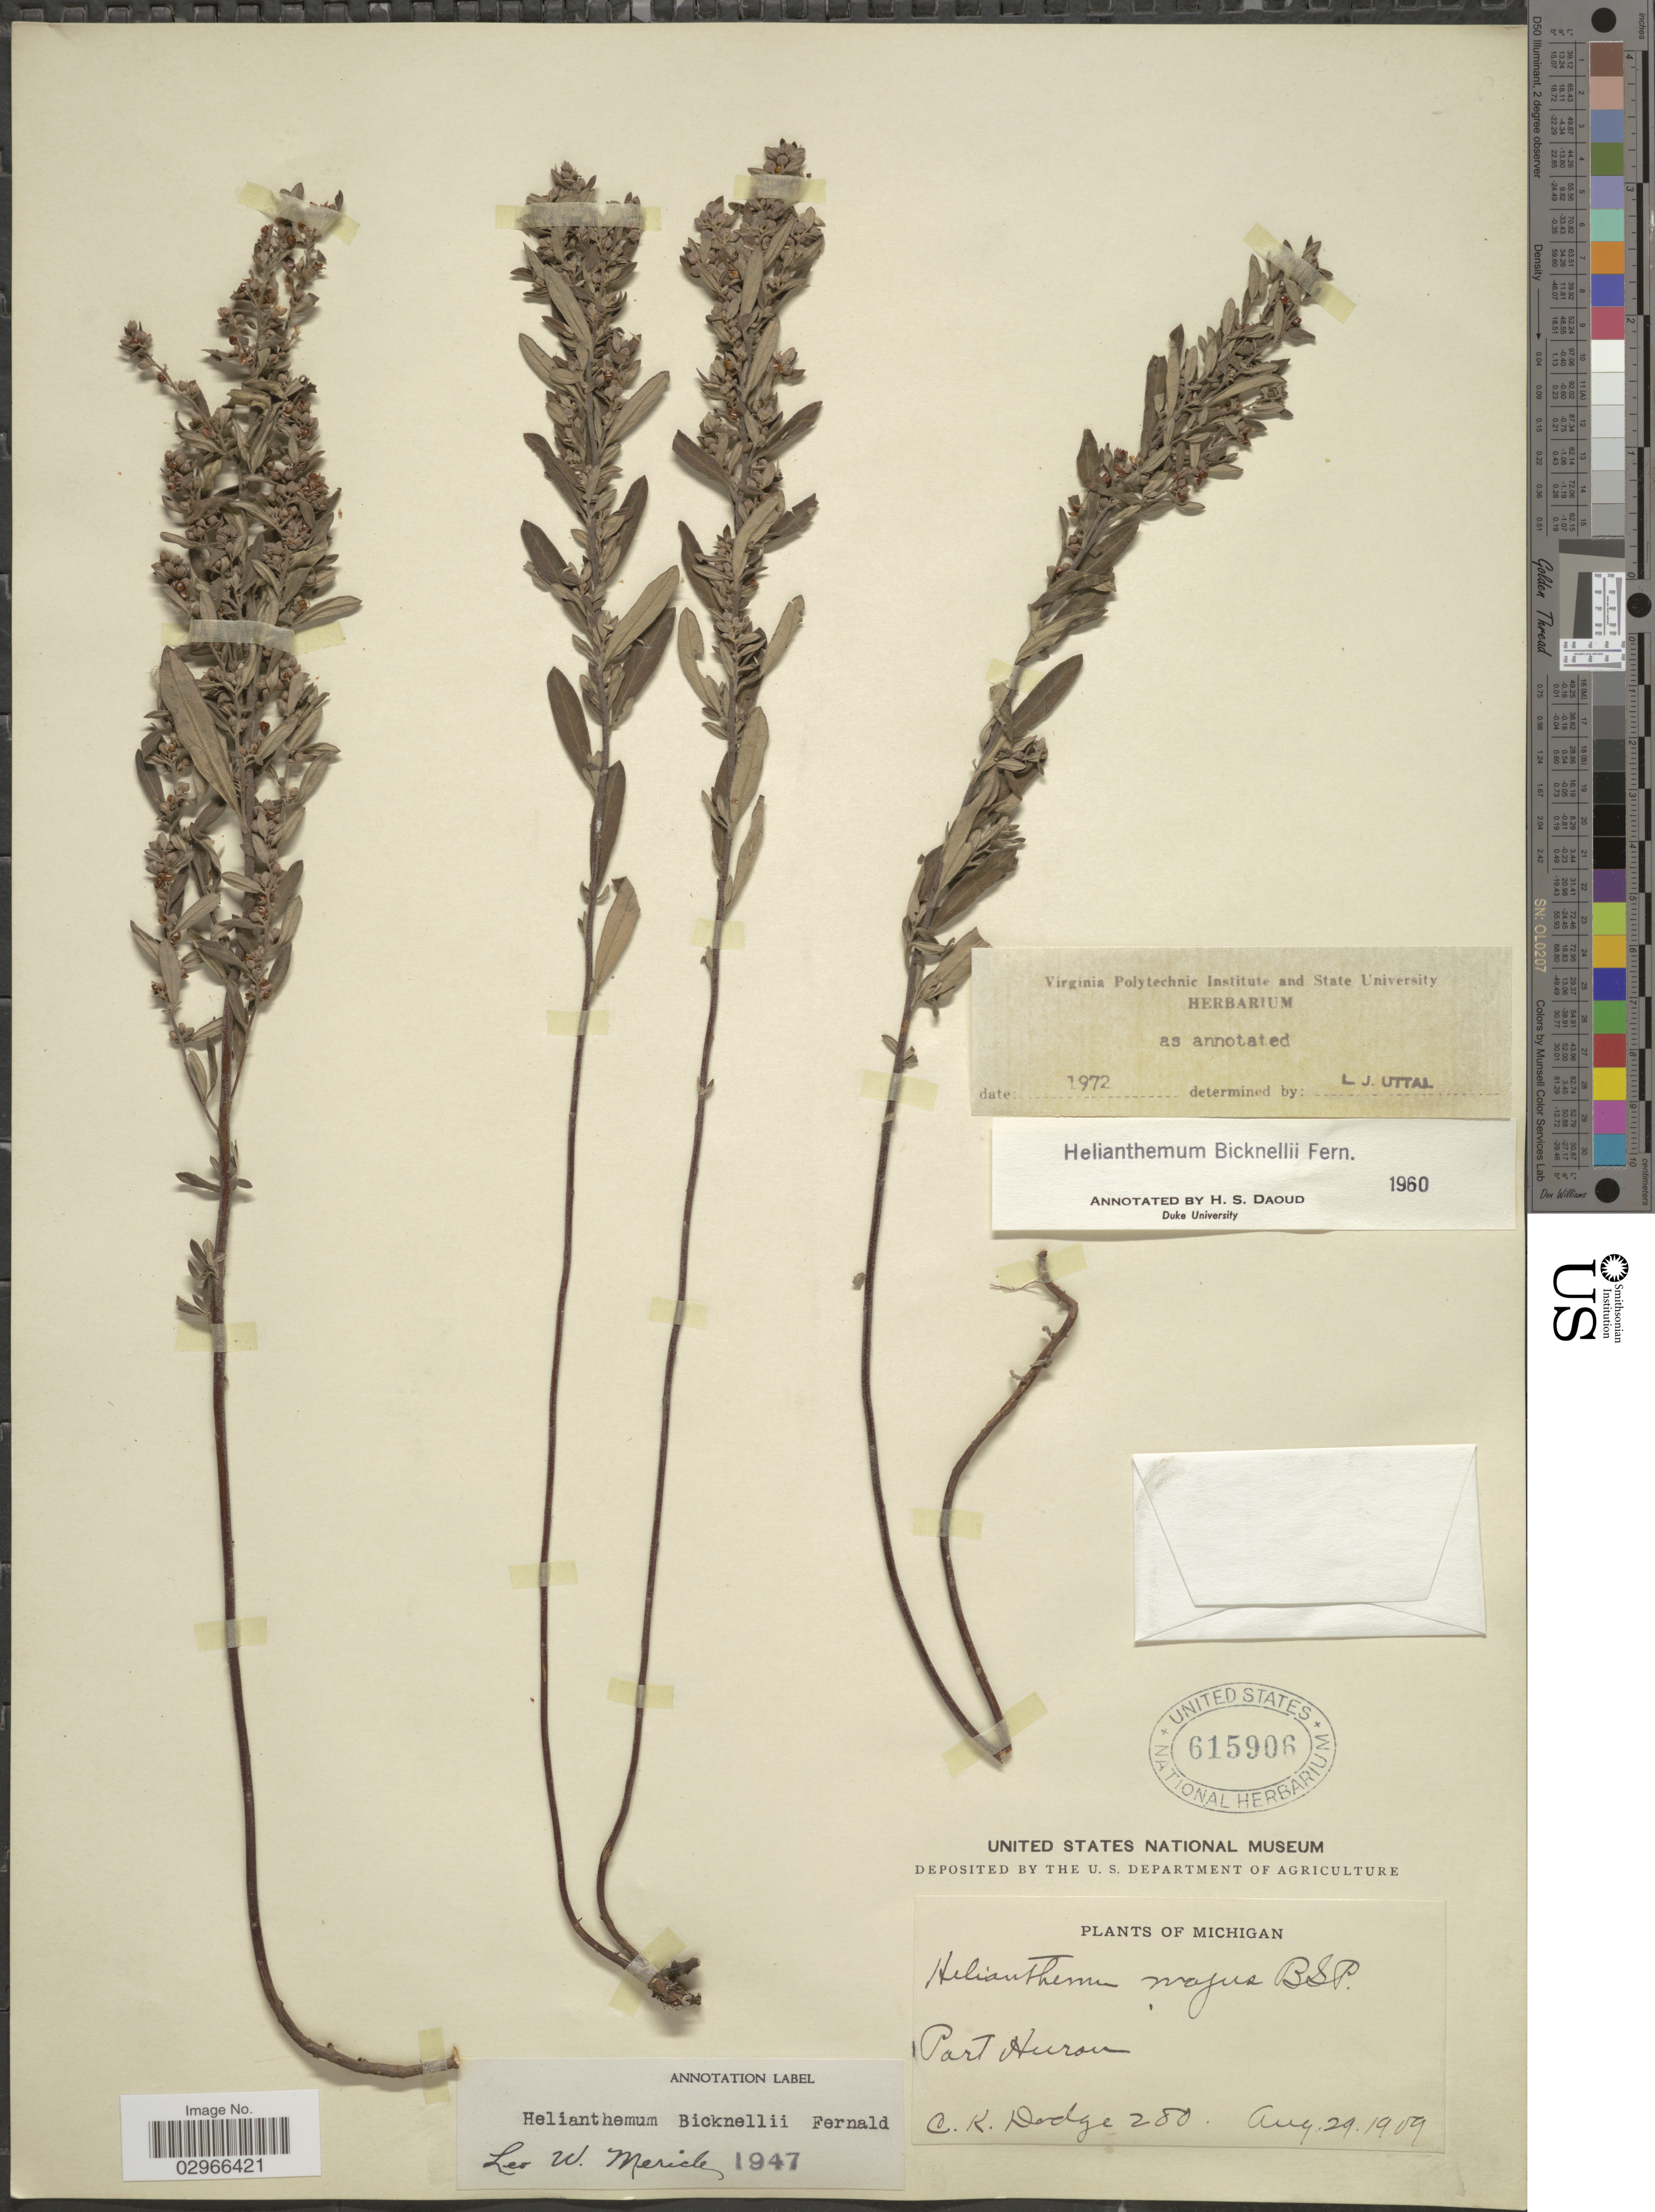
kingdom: Plantae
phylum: Tracheophyta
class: Magnoliopsida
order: Malvales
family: Cistaceae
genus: Helianthemum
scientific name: Helianthemum bicknellii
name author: Fernald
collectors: C. Dodge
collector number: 280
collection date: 1909-08-29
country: United States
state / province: Michigan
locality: Port Huron.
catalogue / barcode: US 615906